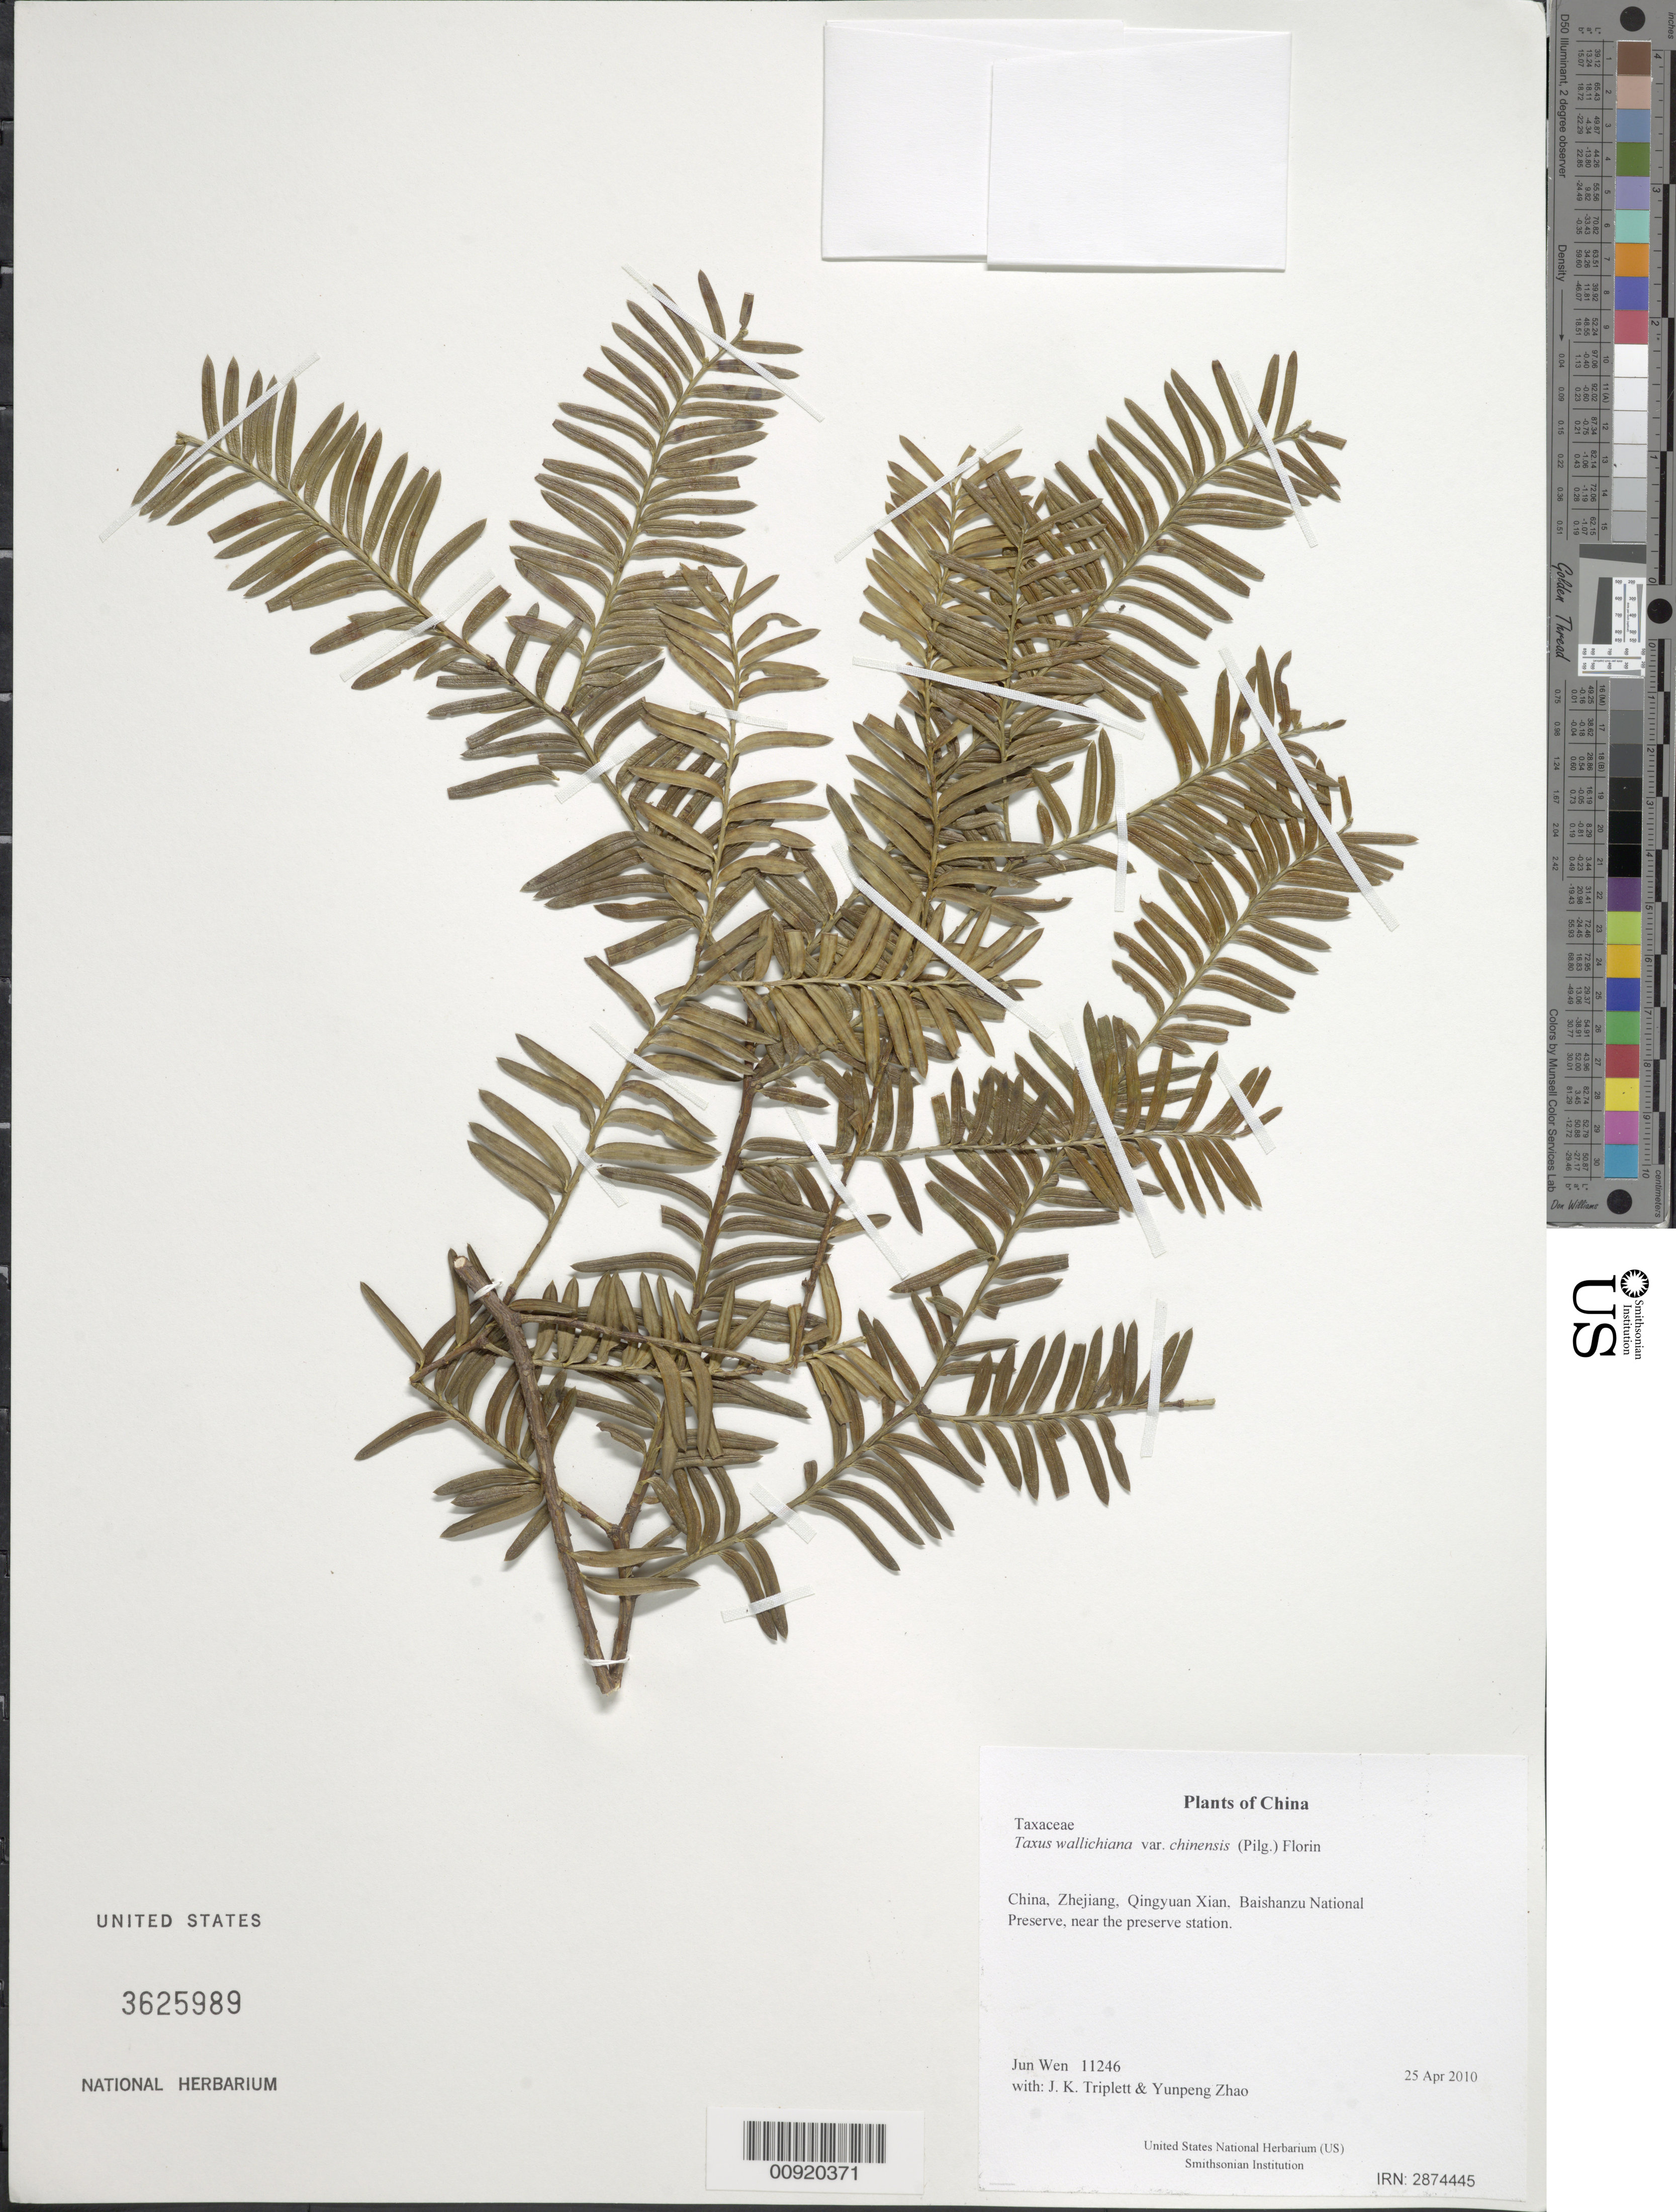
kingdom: Plantae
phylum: Tracheophyta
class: Pinopsida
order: Pinales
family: Taxaceae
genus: Taxus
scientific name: Taxus wallichiana var. chinensis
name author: (Pilg.) Florin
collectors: J. Wen, J. K. Triplett & Yunpeng Zhao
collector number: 11246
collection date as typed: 25 Apr 2010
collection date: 2010-04-25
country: China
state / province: Zhejiang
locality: Qingyuan Xian, Baishanzu National Preserve, near the preserve station.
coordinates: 27 45.309 N, 119 11.667 E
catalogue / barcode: US 3625989